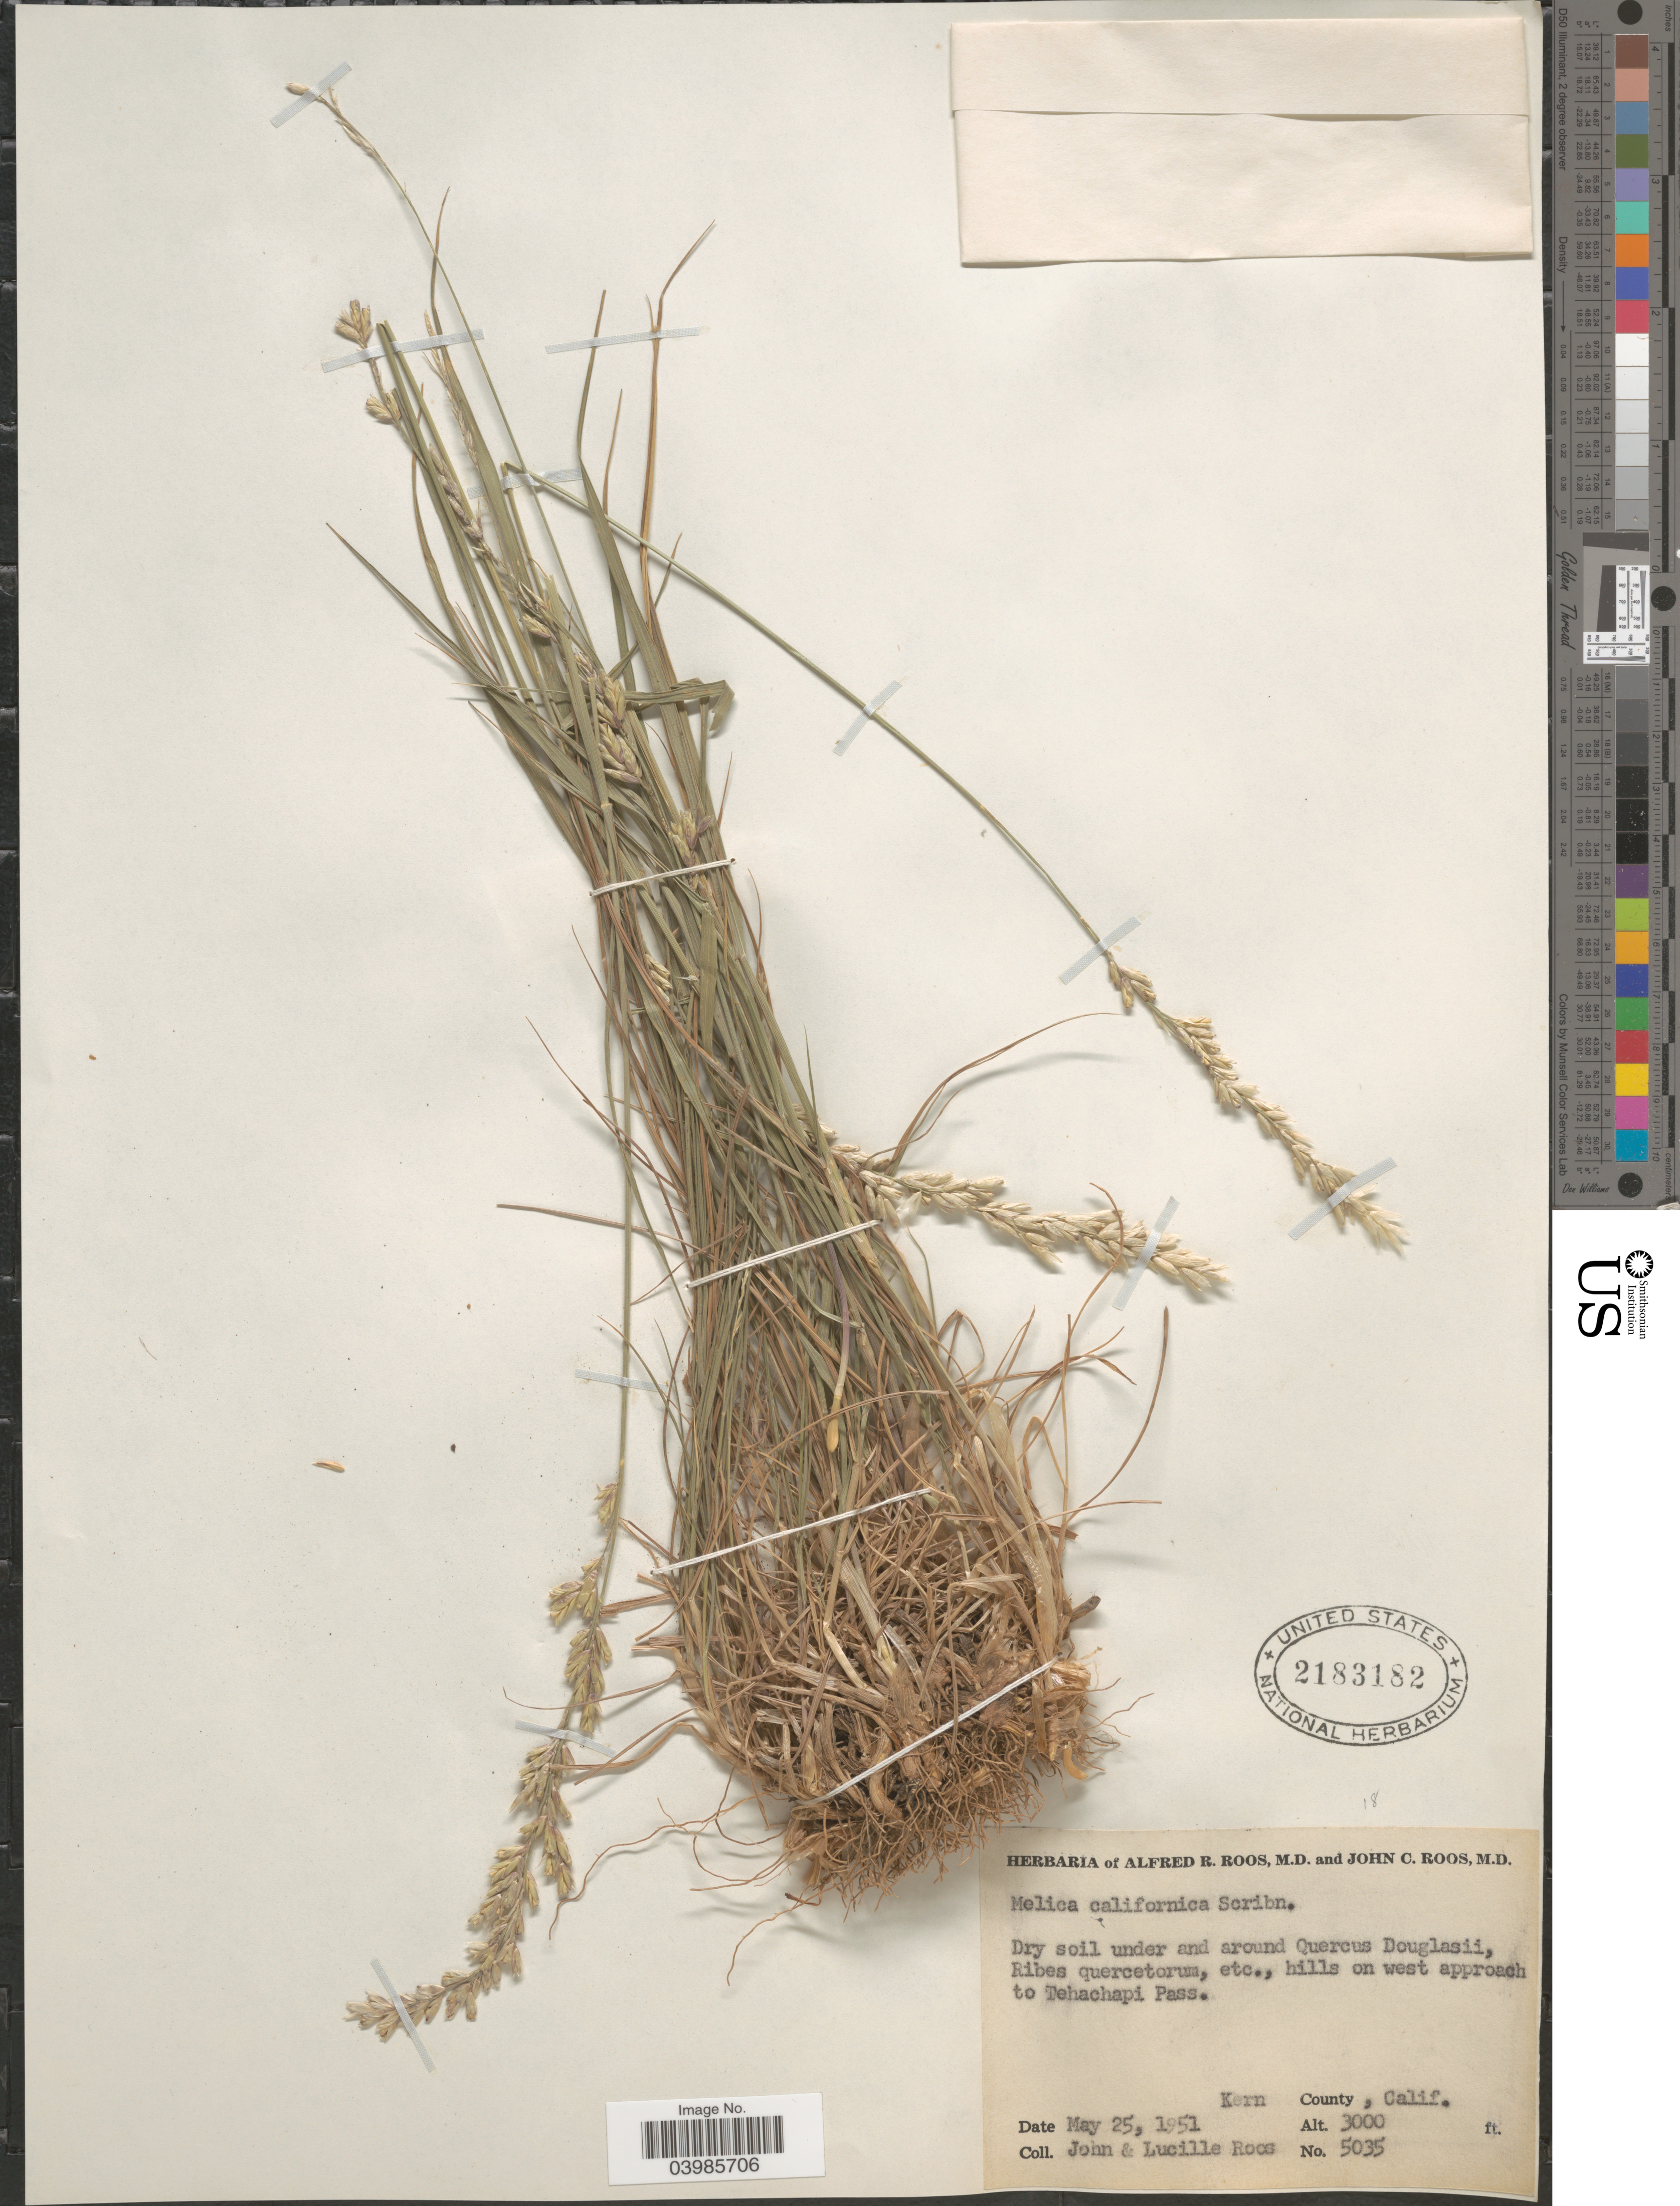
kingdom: Plantae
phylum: Tracheophyta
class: Liliopsida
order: Poales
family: Poaceae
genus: Melica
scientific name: Melica californica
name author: Scribn.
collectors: J. C. Roos & L. Roos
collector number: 5035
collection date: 1951-05-25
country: United States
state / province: California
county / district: Kern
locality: Hills on west approach to Tehachapi Pass. Kern County.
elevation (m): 914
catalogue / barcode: US 2183182